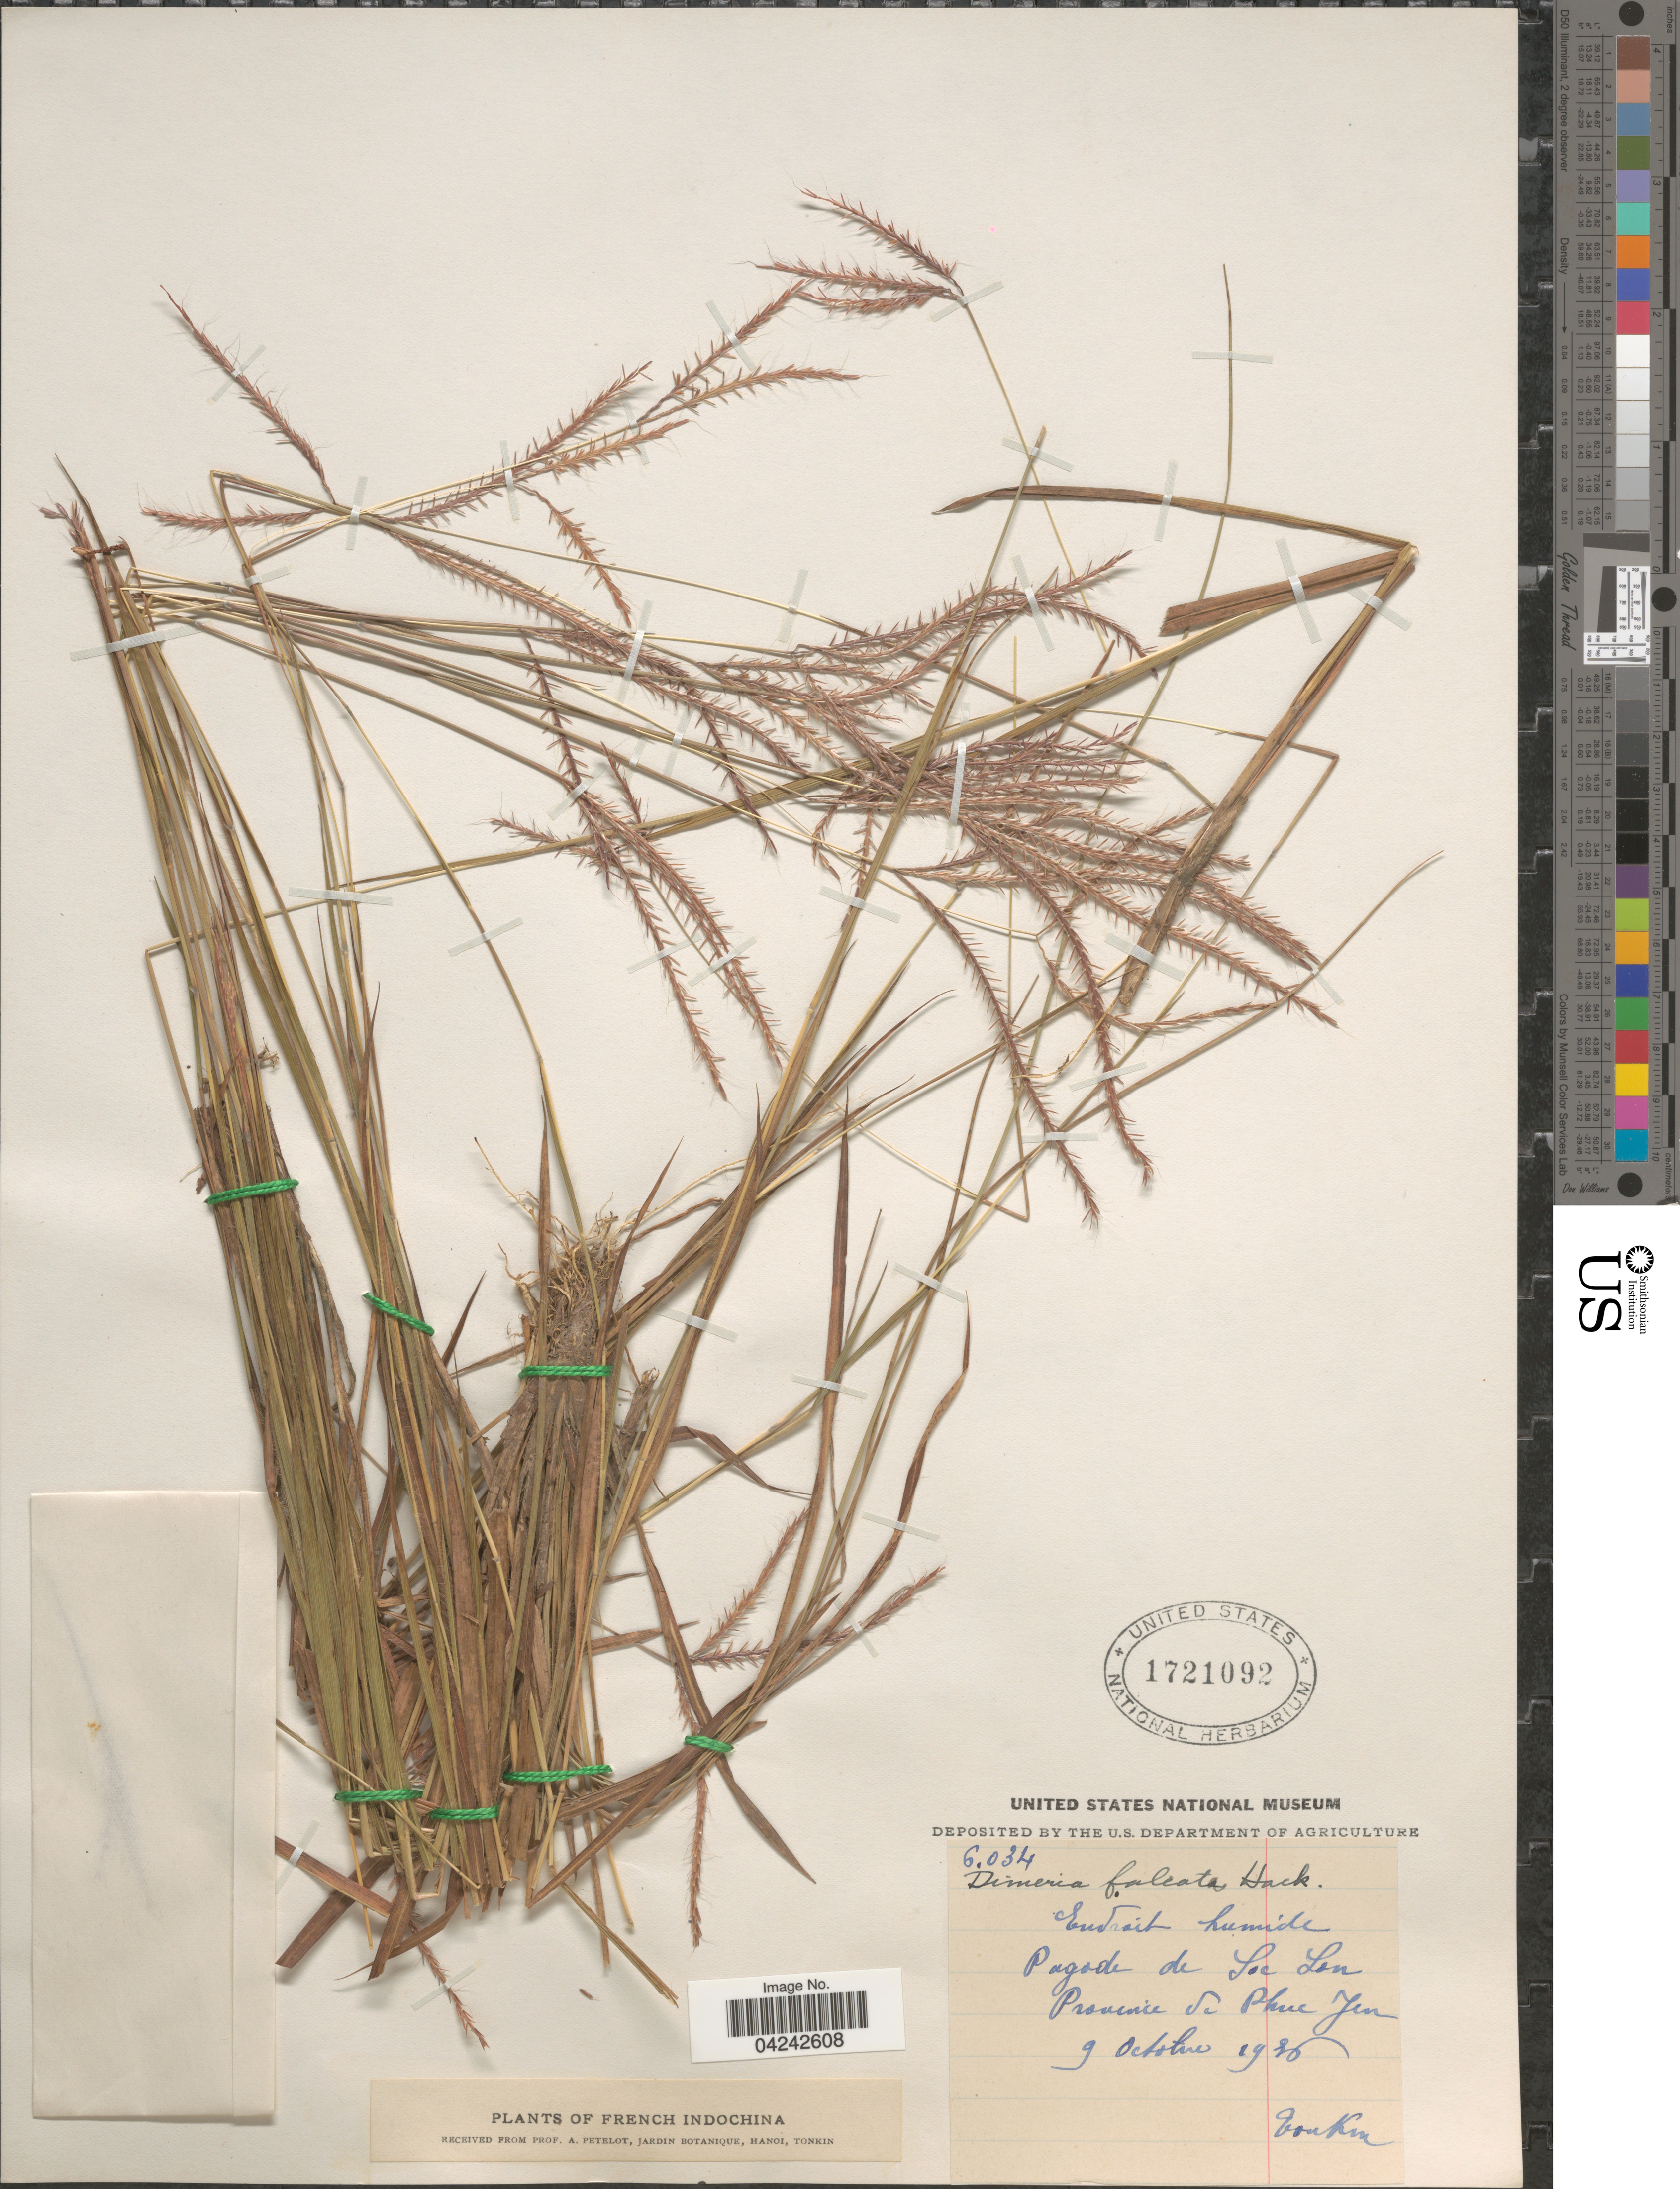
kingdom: Plantae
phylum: Tracheophyta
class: Liliopsida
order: Poales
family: Poaceae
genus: Dimeria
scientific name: Dimeria falcata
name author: Hack.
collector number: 6034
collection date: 1936-10-09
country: Vietnam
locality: Endroit humide. Pagode de Soc Lon. Province du Phue Jen.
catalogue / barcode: US 1721092